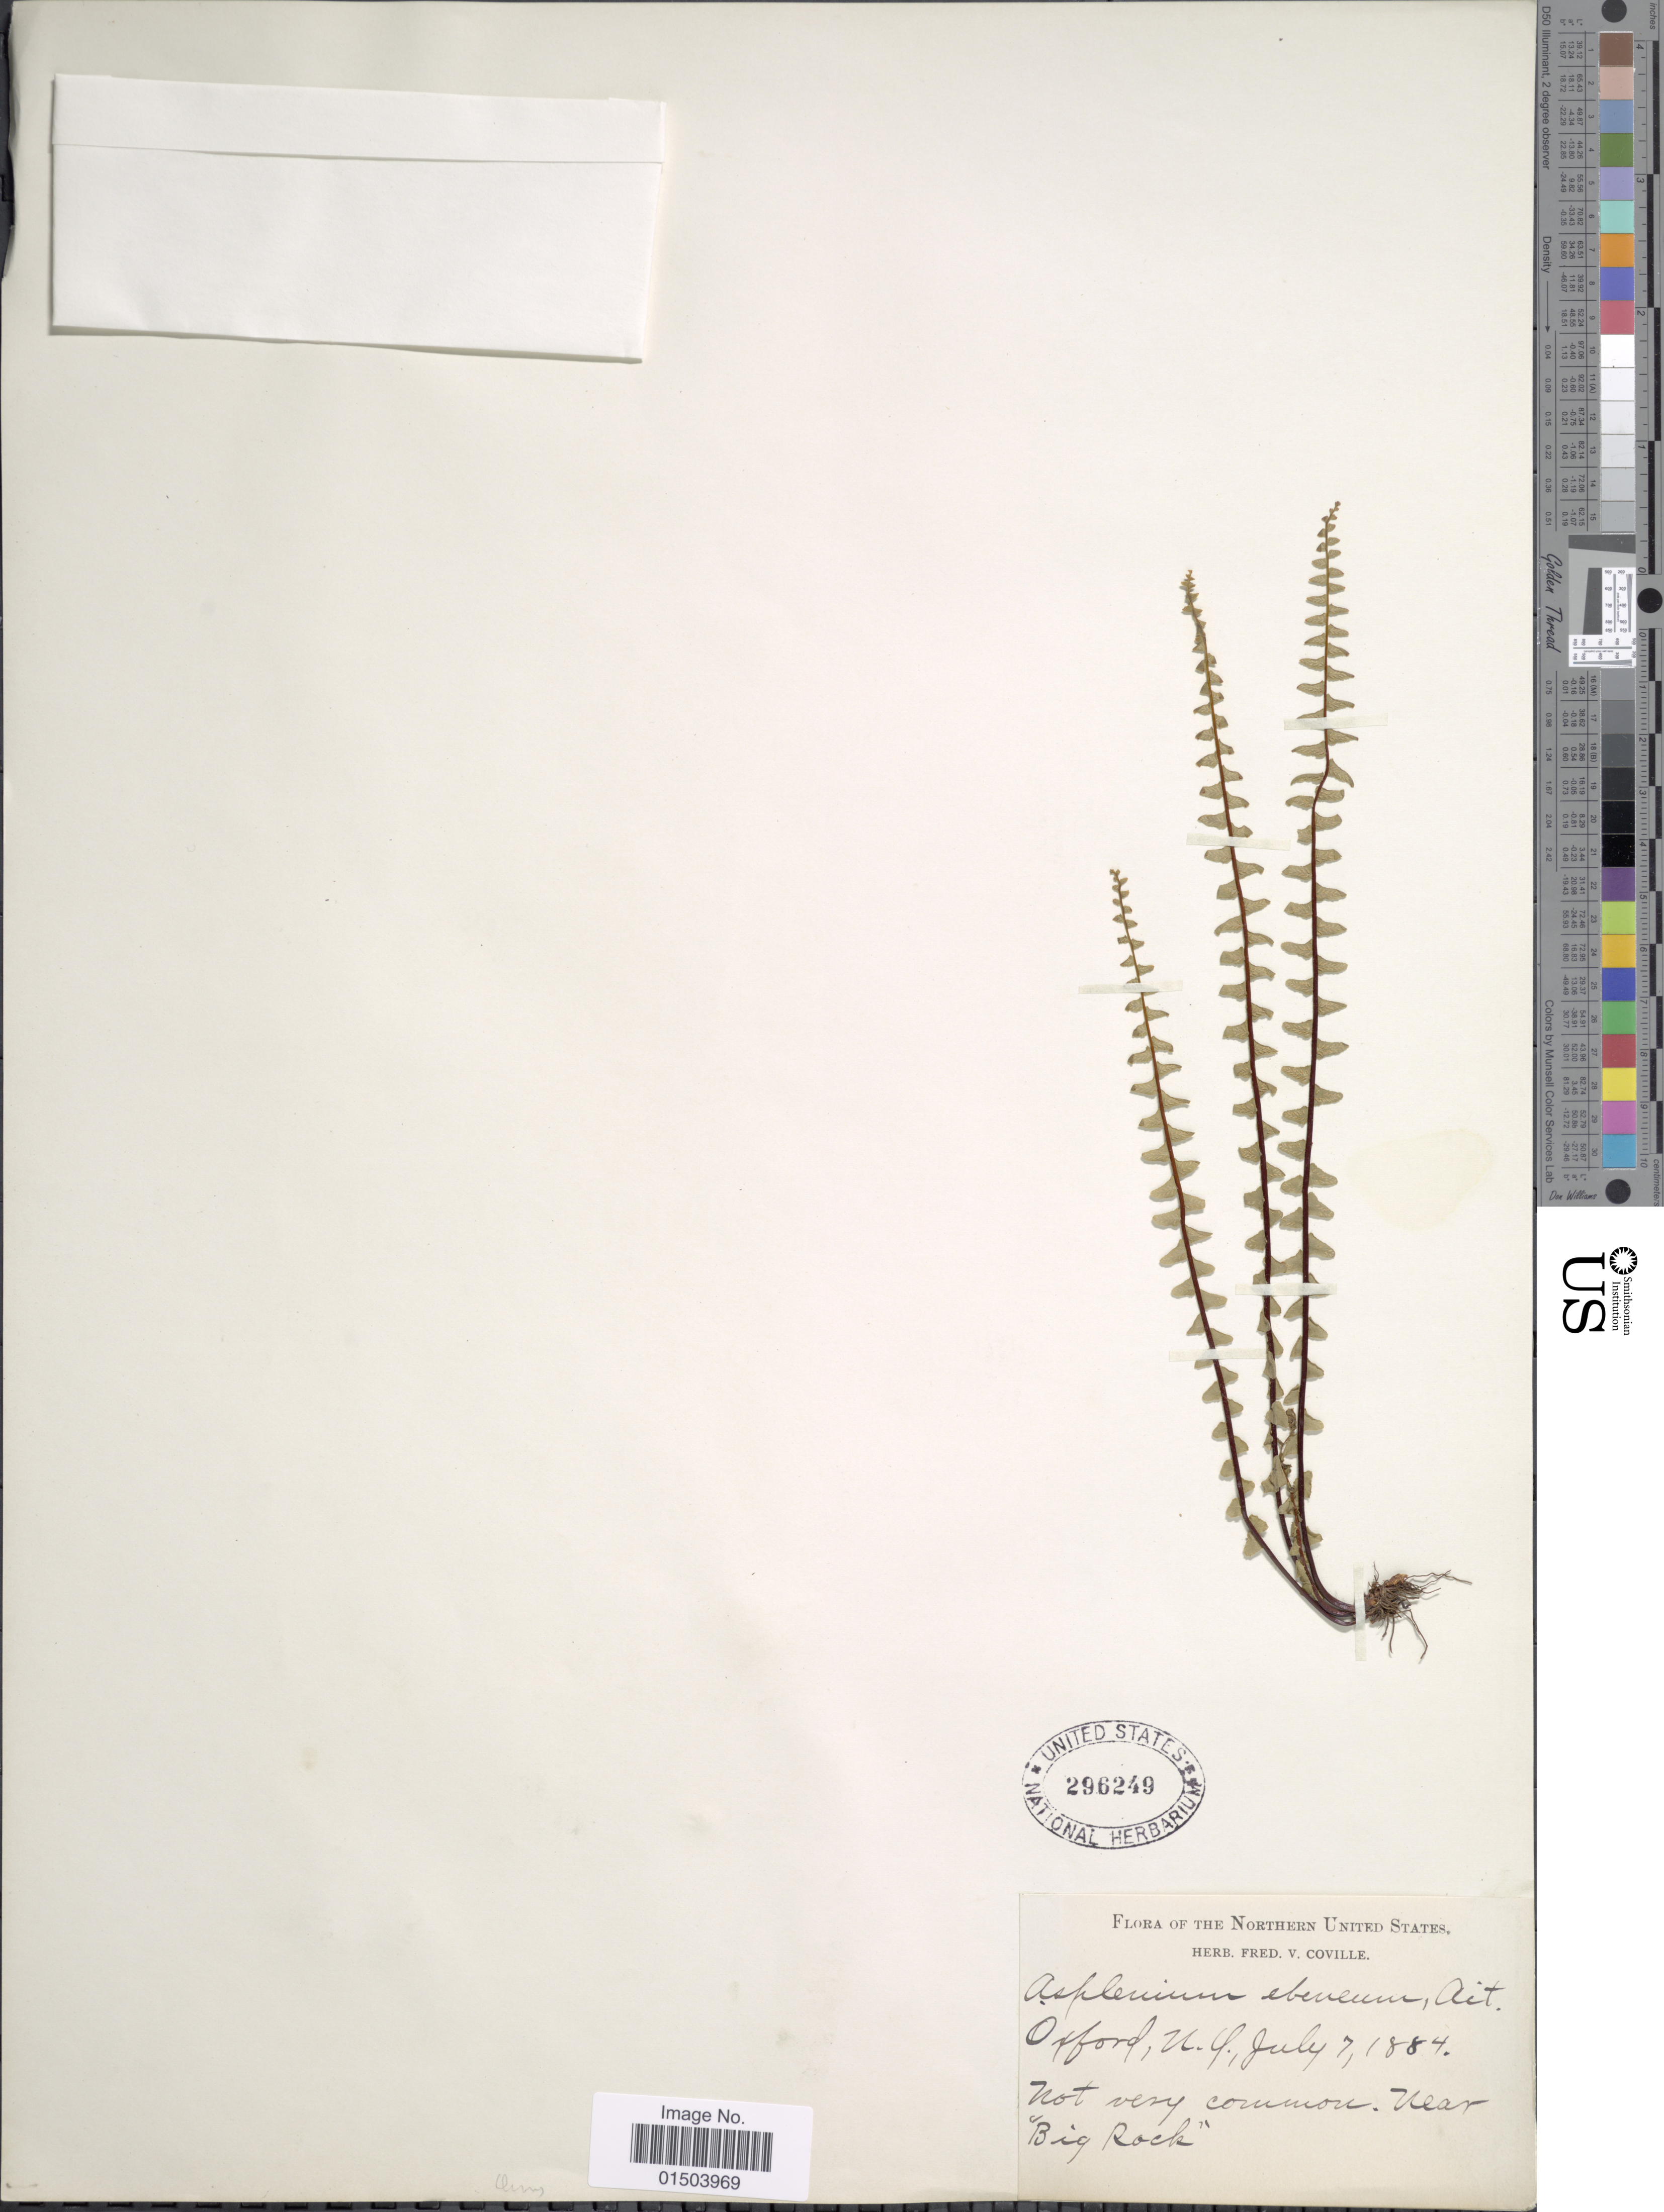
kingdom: Plantae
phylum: Tracheophyta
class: Polypodiopsida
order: Polypodiales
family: Aspleniaceae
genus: Asplenium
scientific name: Asplenium platyneuron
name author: (L.) Britton, Stearns & Poggenb.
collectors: ex herb. F. V. Coville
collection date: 1884-07-07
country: United States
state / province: New Jersey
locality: Northern United States. Oxford. Not very common. Near "Big Rock".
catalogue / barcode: US 296249